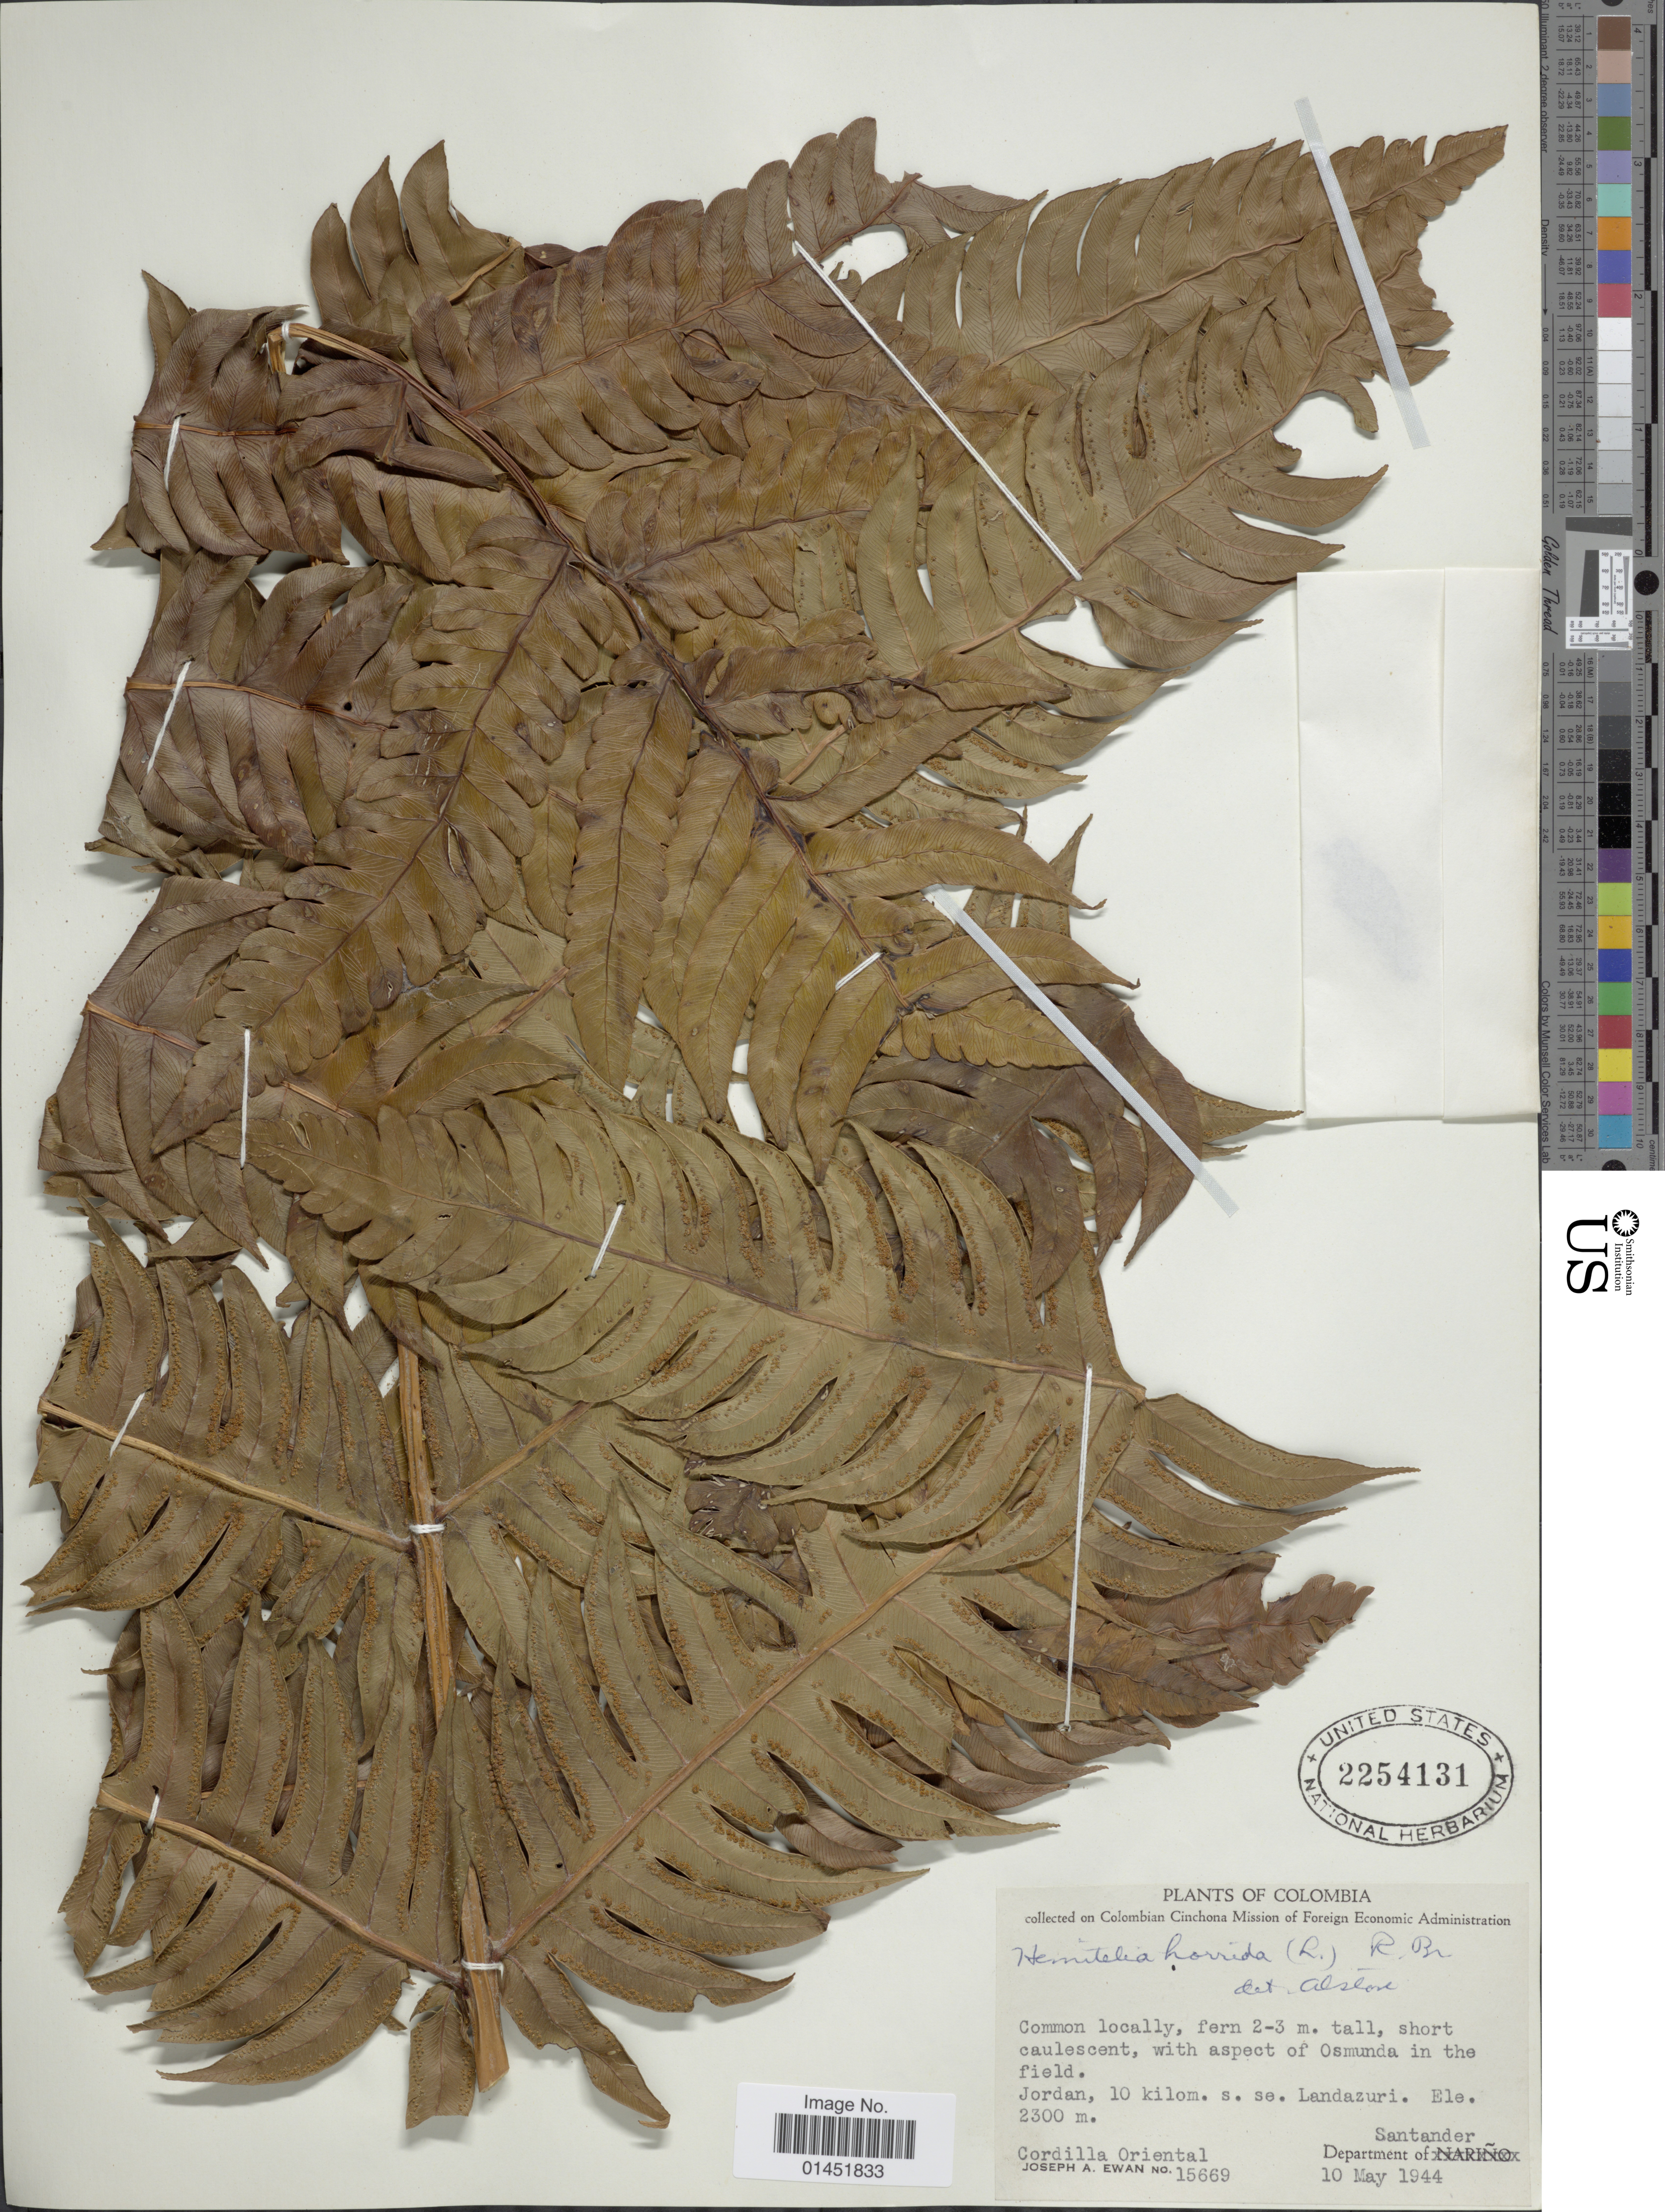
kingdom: Plantae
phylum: Tracheophyta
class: Polypodiopsida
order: Cyatheales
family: Cyatheaceae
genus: Cyathea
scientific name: Cyathea horrida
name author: (L.) Sm.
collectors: J. A. Ewan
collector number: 15669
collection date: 1944-05-10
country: Colombia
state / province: Santander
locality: Jordan, 10 kilom. s.se. Landazur, Cordilla Oriental, Department Santander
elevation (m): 2300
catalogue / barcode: US 2254131